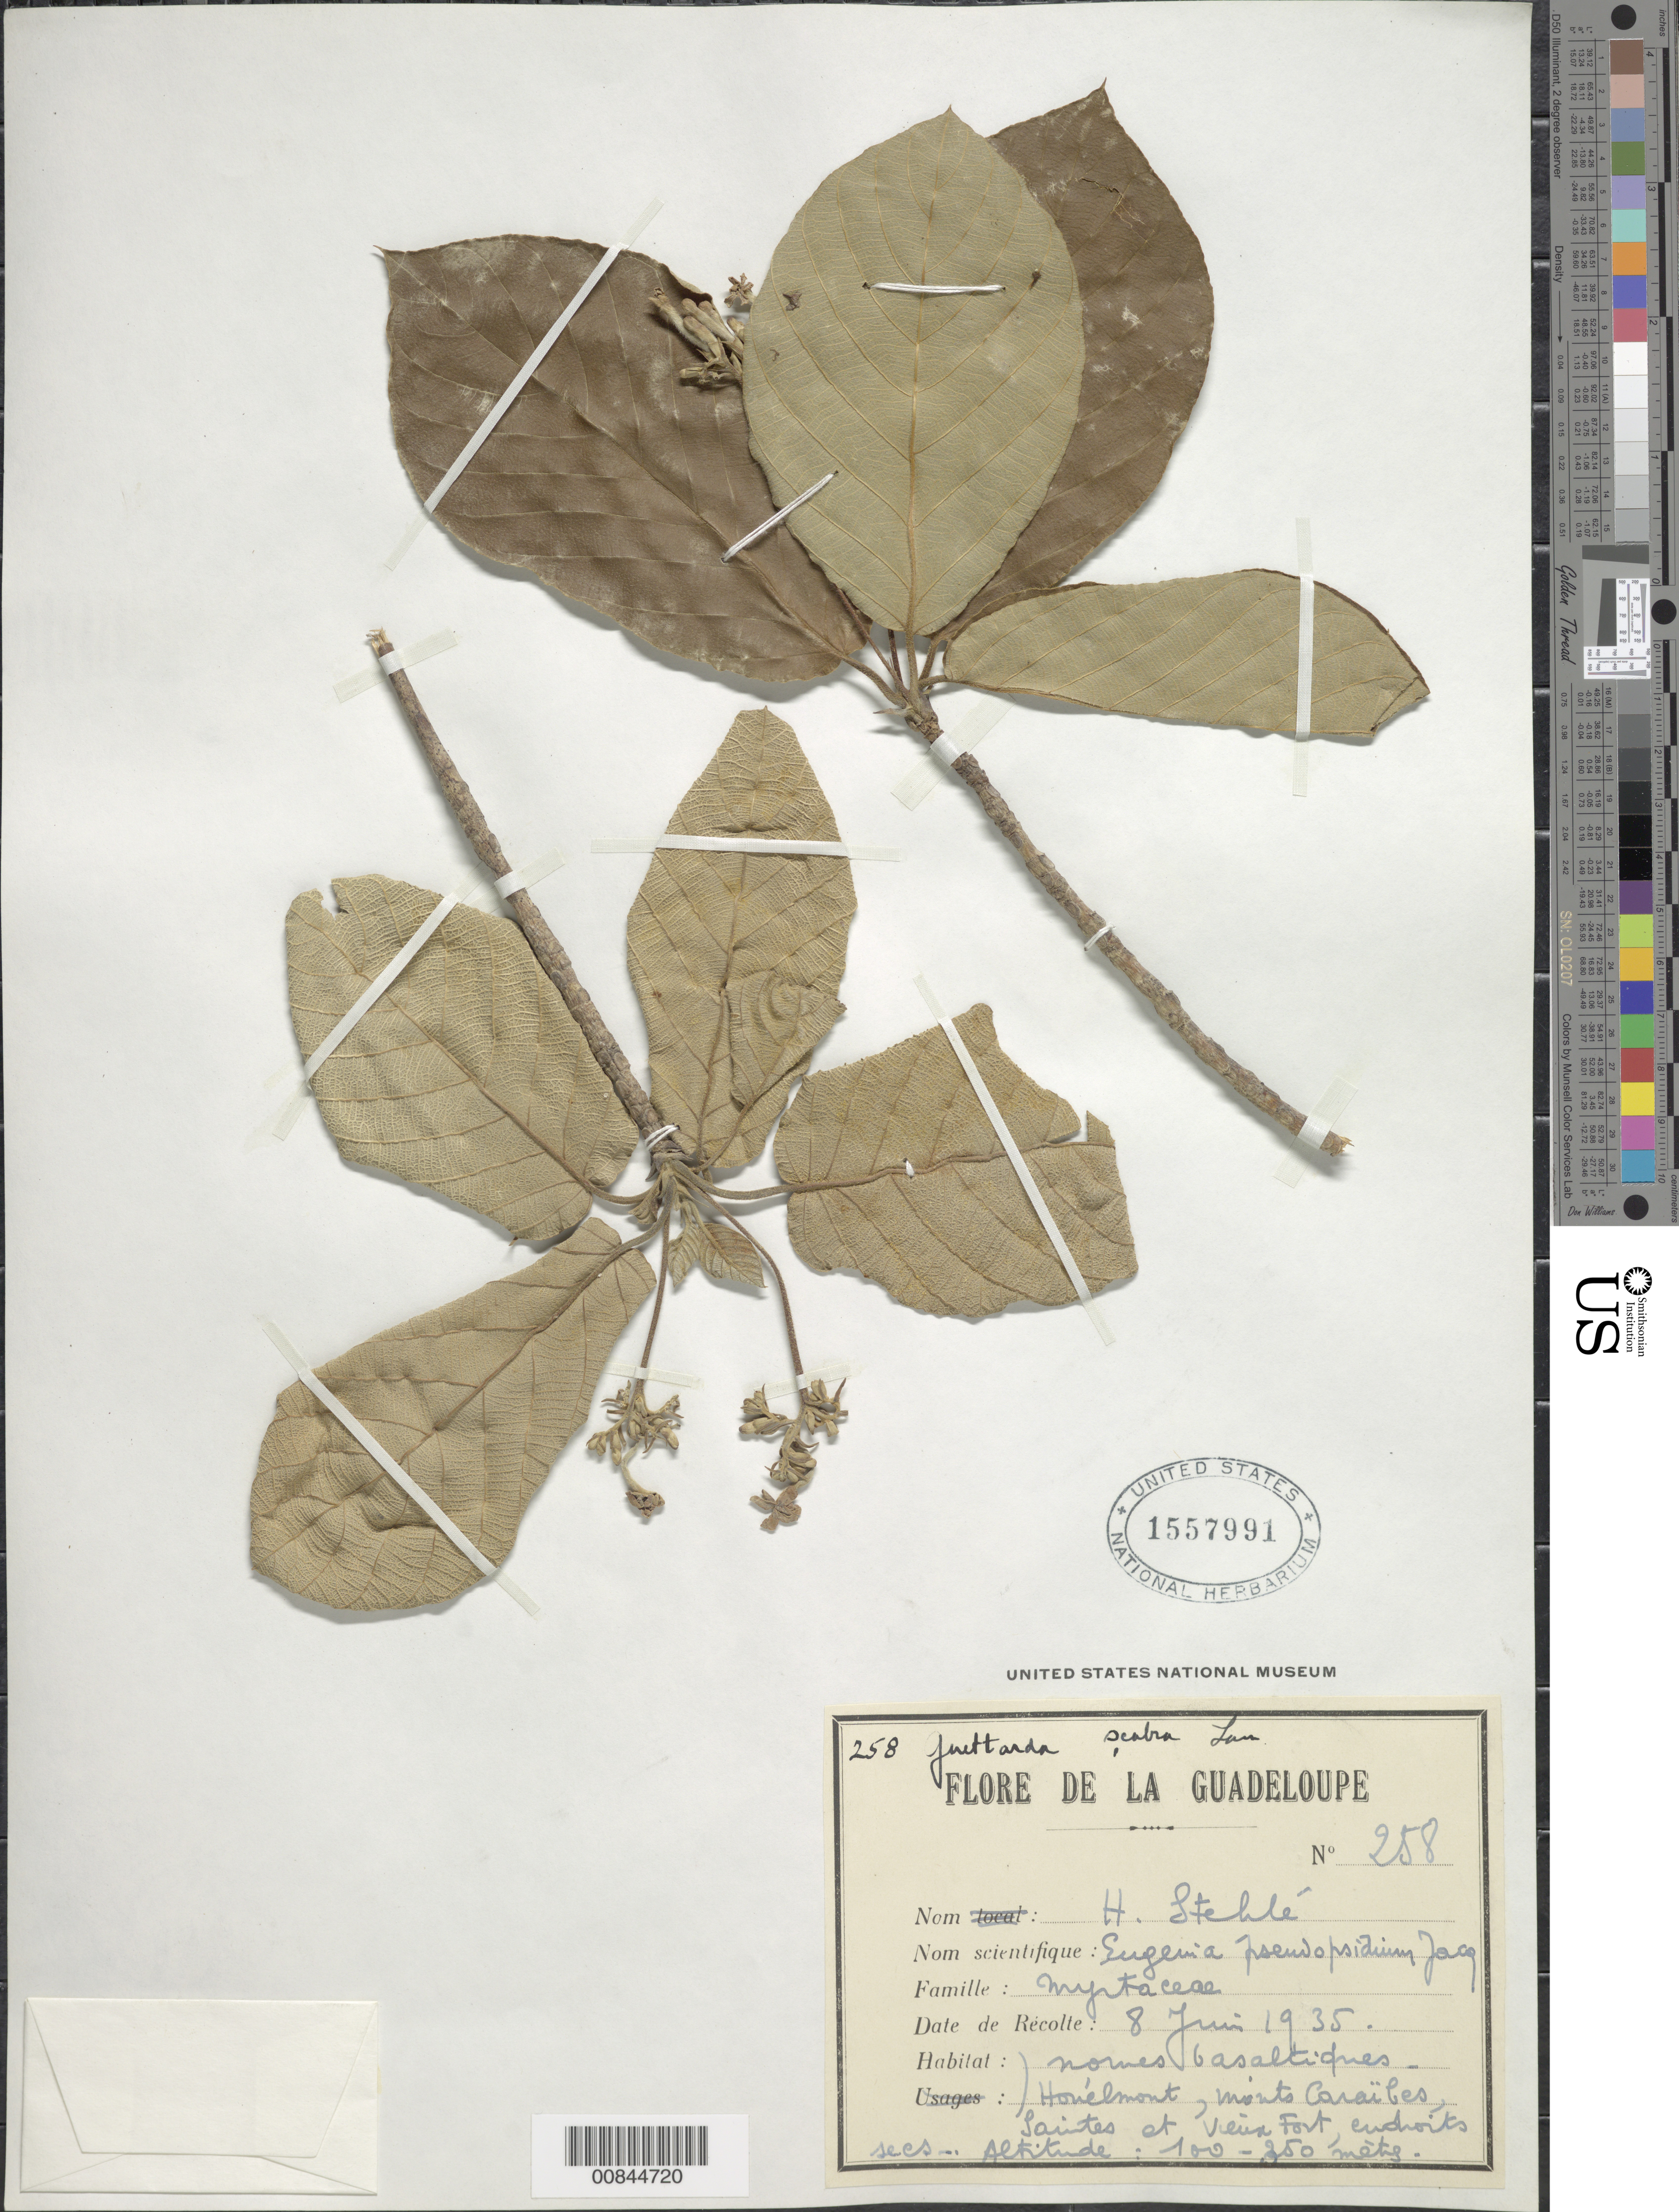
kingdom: Plantae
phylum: Tracheophyta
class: Magnoliopsida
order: Gentianales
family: Rubiaceae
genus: Guettarda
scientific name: Guettarda scabra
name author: (L.) Vent.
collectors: H. Stehlé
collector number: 258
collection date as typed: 08 Jun 1935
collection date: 1935-06-08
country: Guadeloupe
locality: Houélmont, mionts (sp?) Caraïbes, Saintes et Veùn (sp?) Fort, endroits secs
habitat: Mornes basaltiques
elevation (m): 100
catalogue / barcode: US 1557991